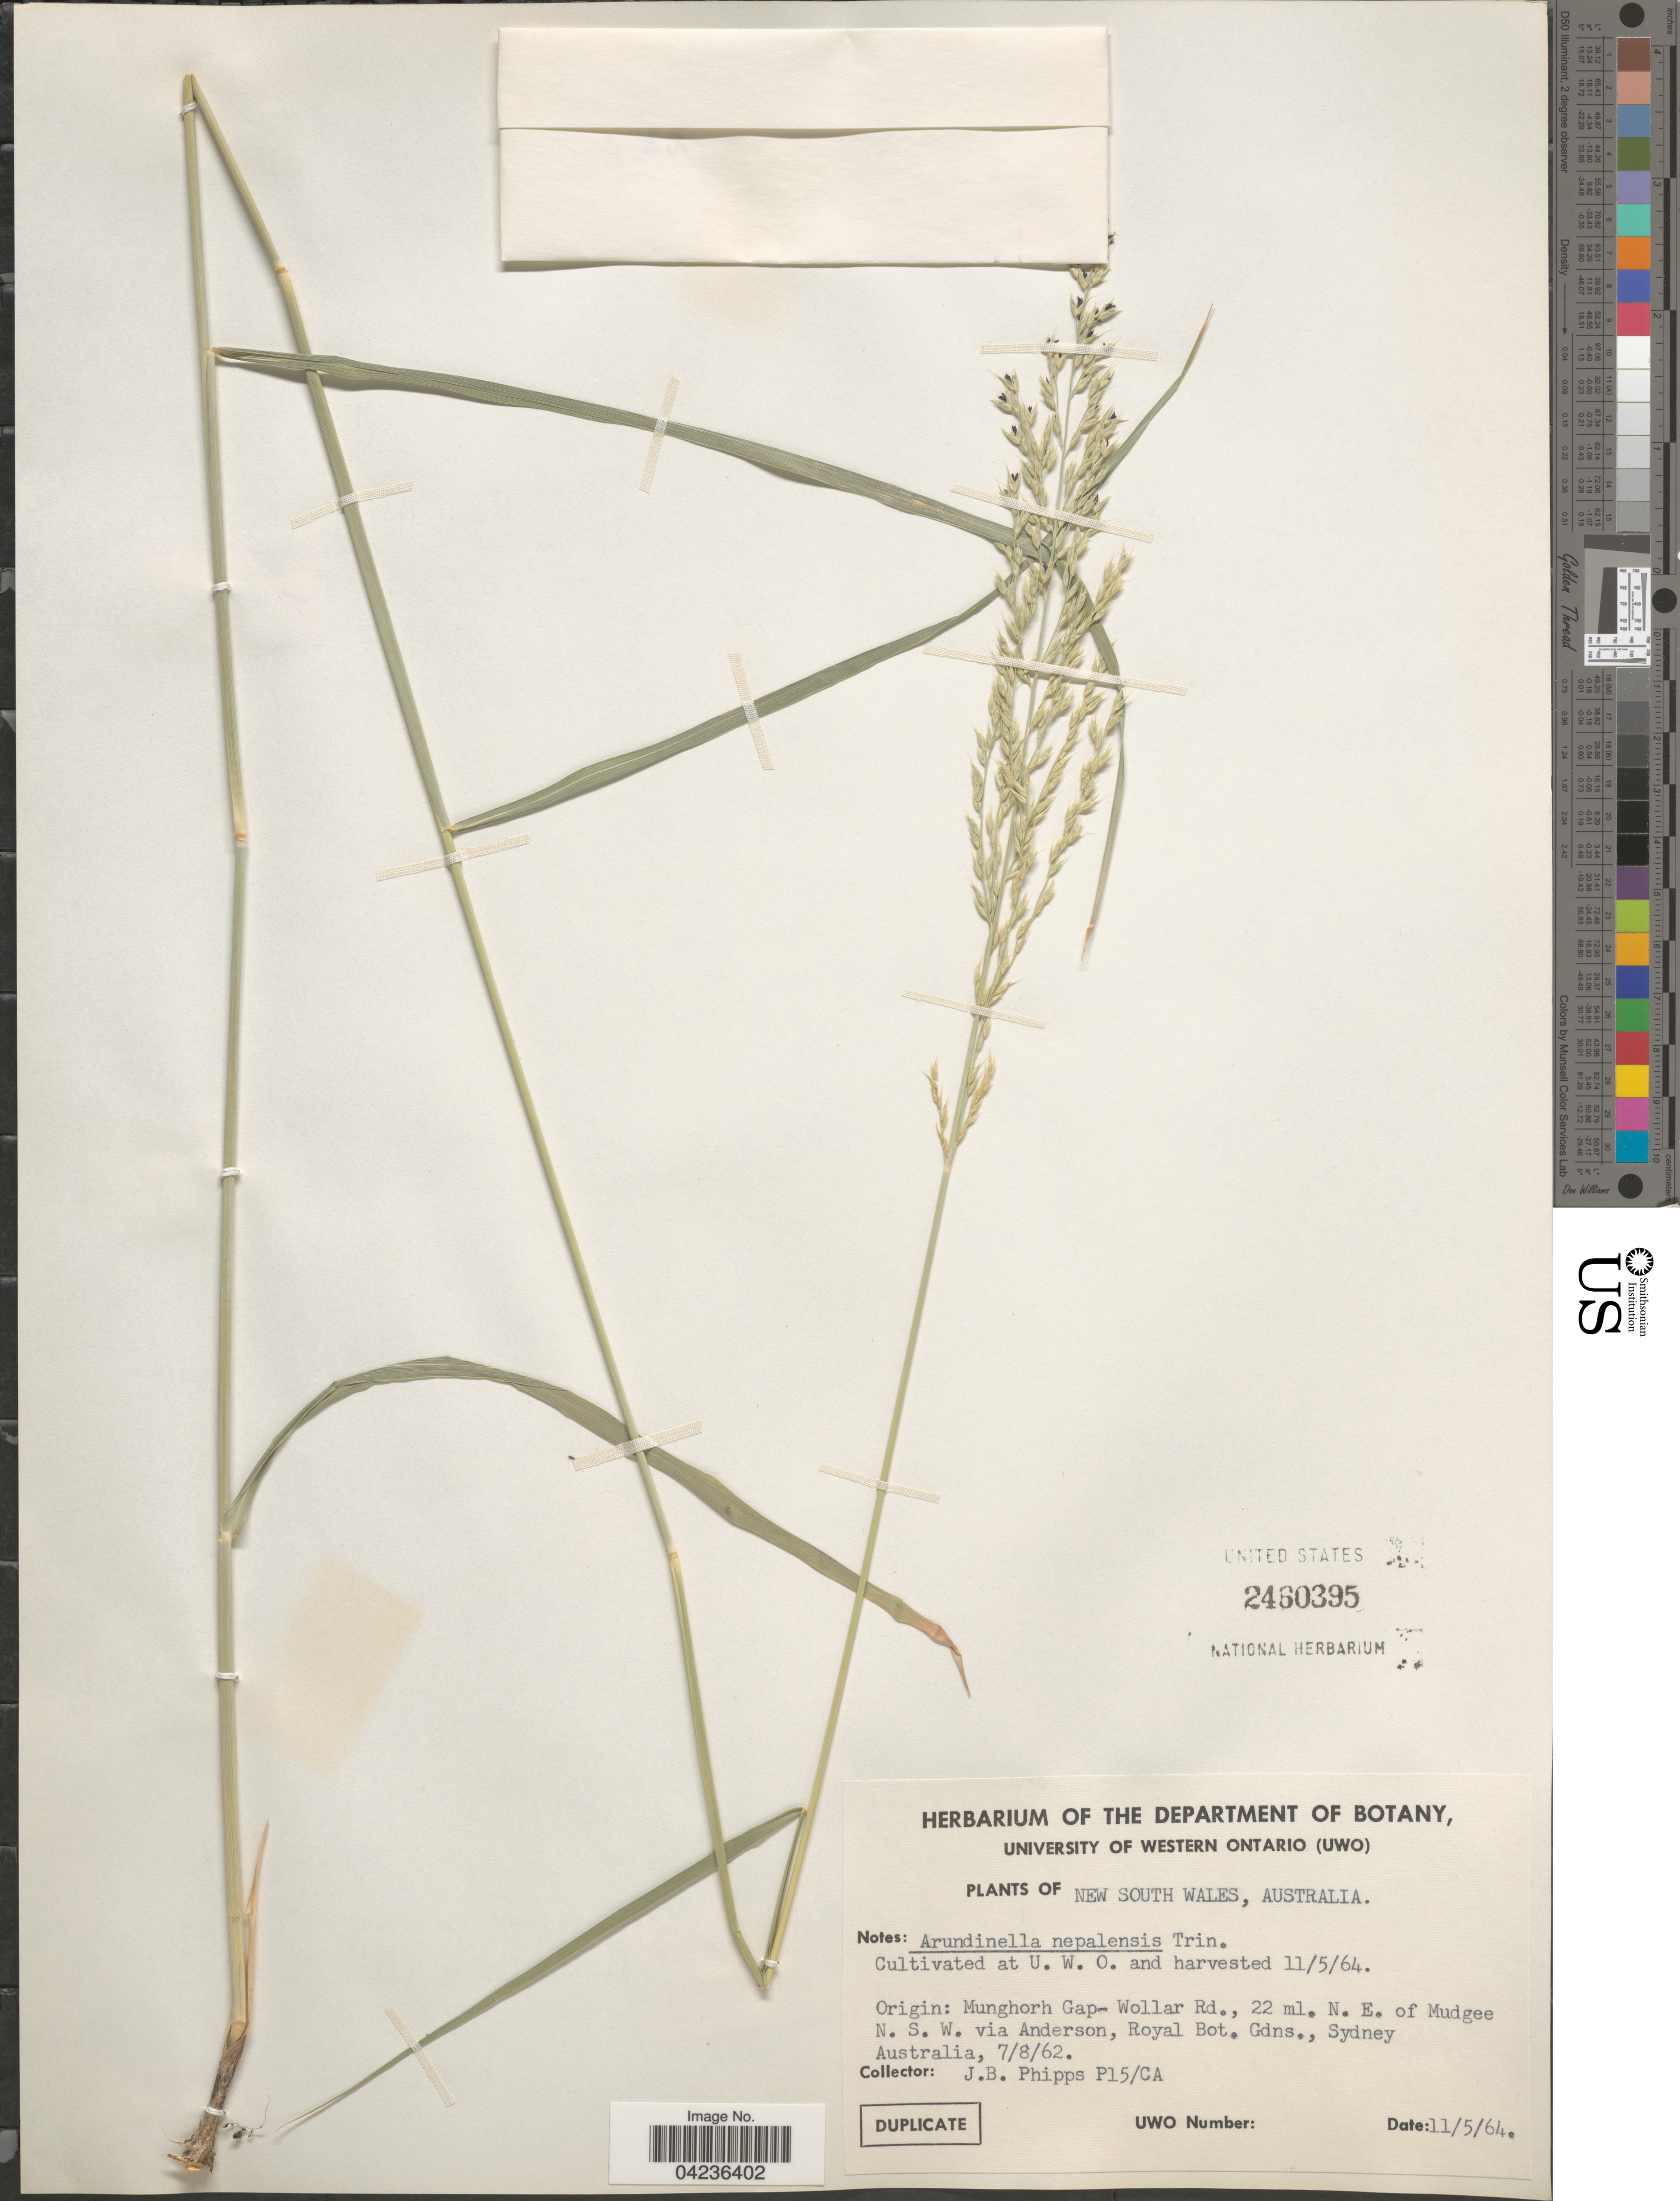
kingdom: Plantae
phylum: Tracheophyta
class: Liliopsida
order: Poales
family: Poaceae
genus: Arundinella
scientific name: Arundinella nepalensis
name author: Trin.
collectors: J. Phipps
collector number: P15/CA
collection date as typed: Transcribed d/m/y: 11/5/64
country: Canada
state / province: Ontario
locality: At U. W. O. and harvested 11/5/64.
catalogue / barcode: US 2460395